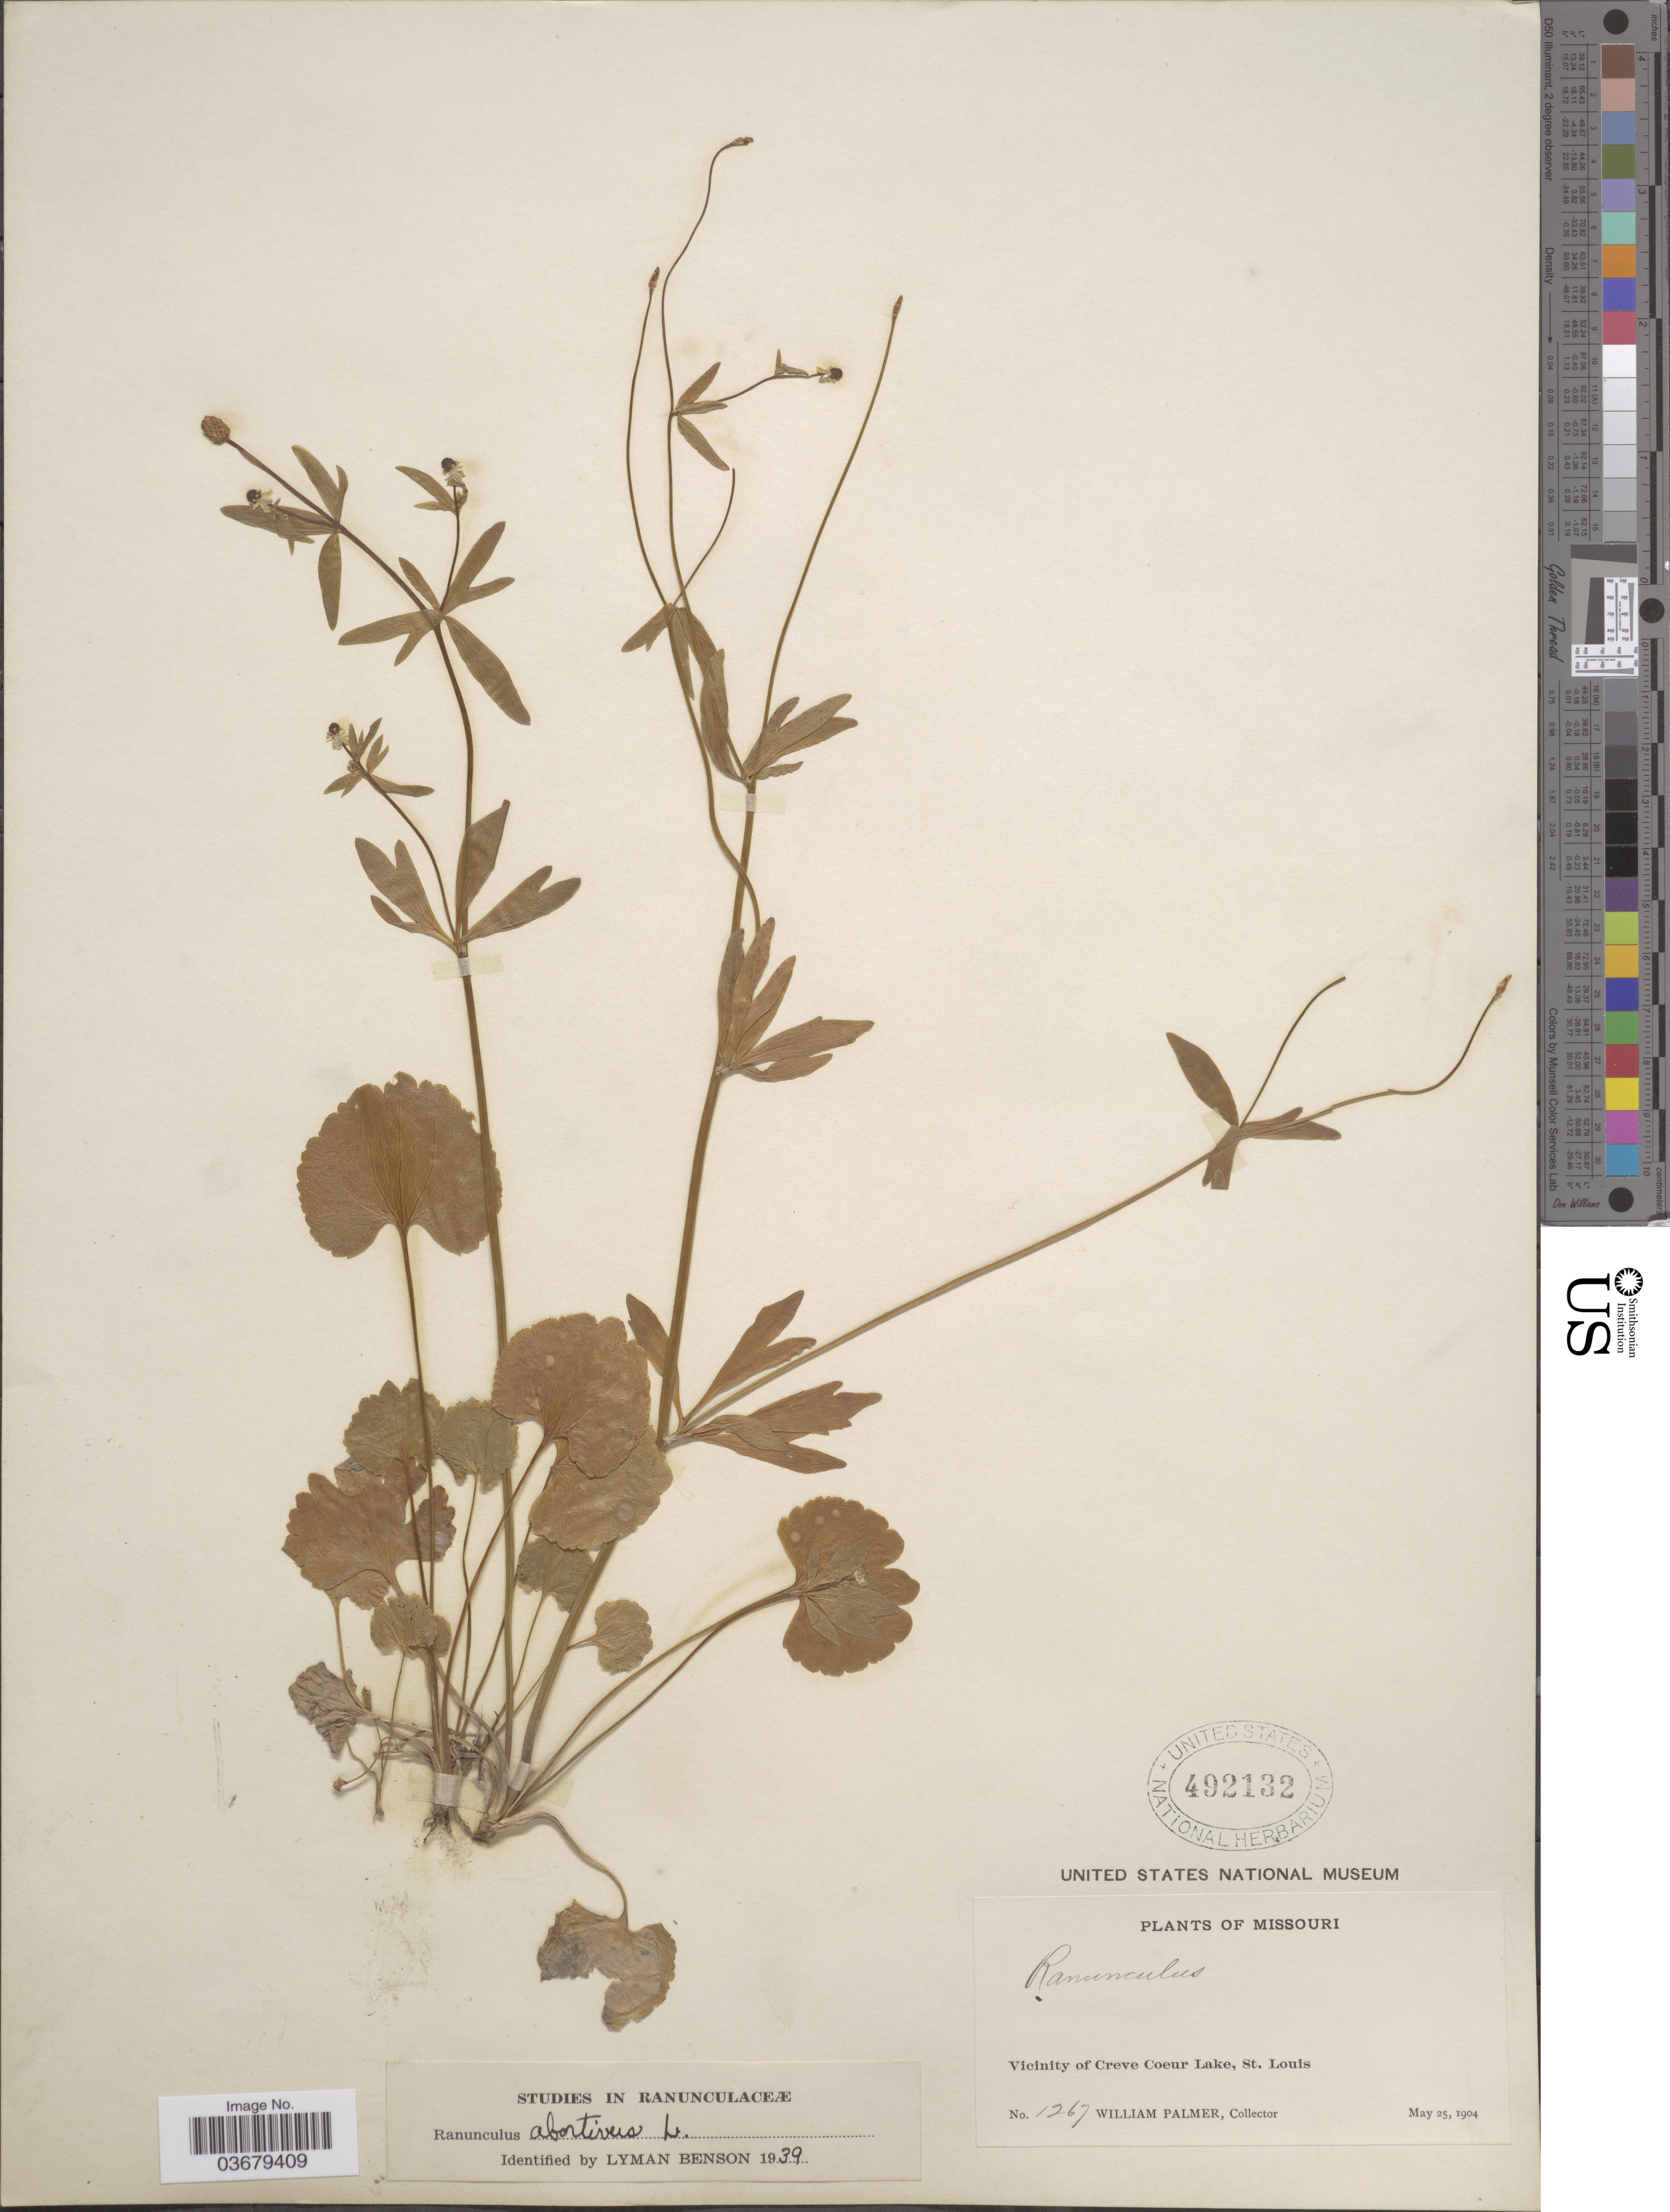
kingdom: Plantae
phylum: Tracheophyta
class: Magnoliopsida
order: Ranunculales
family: Ranunculaceae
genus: Ranunculus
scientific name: Ranunculus abortivus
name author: L.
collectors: W. Palmer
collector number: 1267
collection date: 1904-05-25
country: United States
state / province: Missouri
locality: Vicinity of Creve Coeur Lake, St. Louis.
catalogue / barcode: US 492132